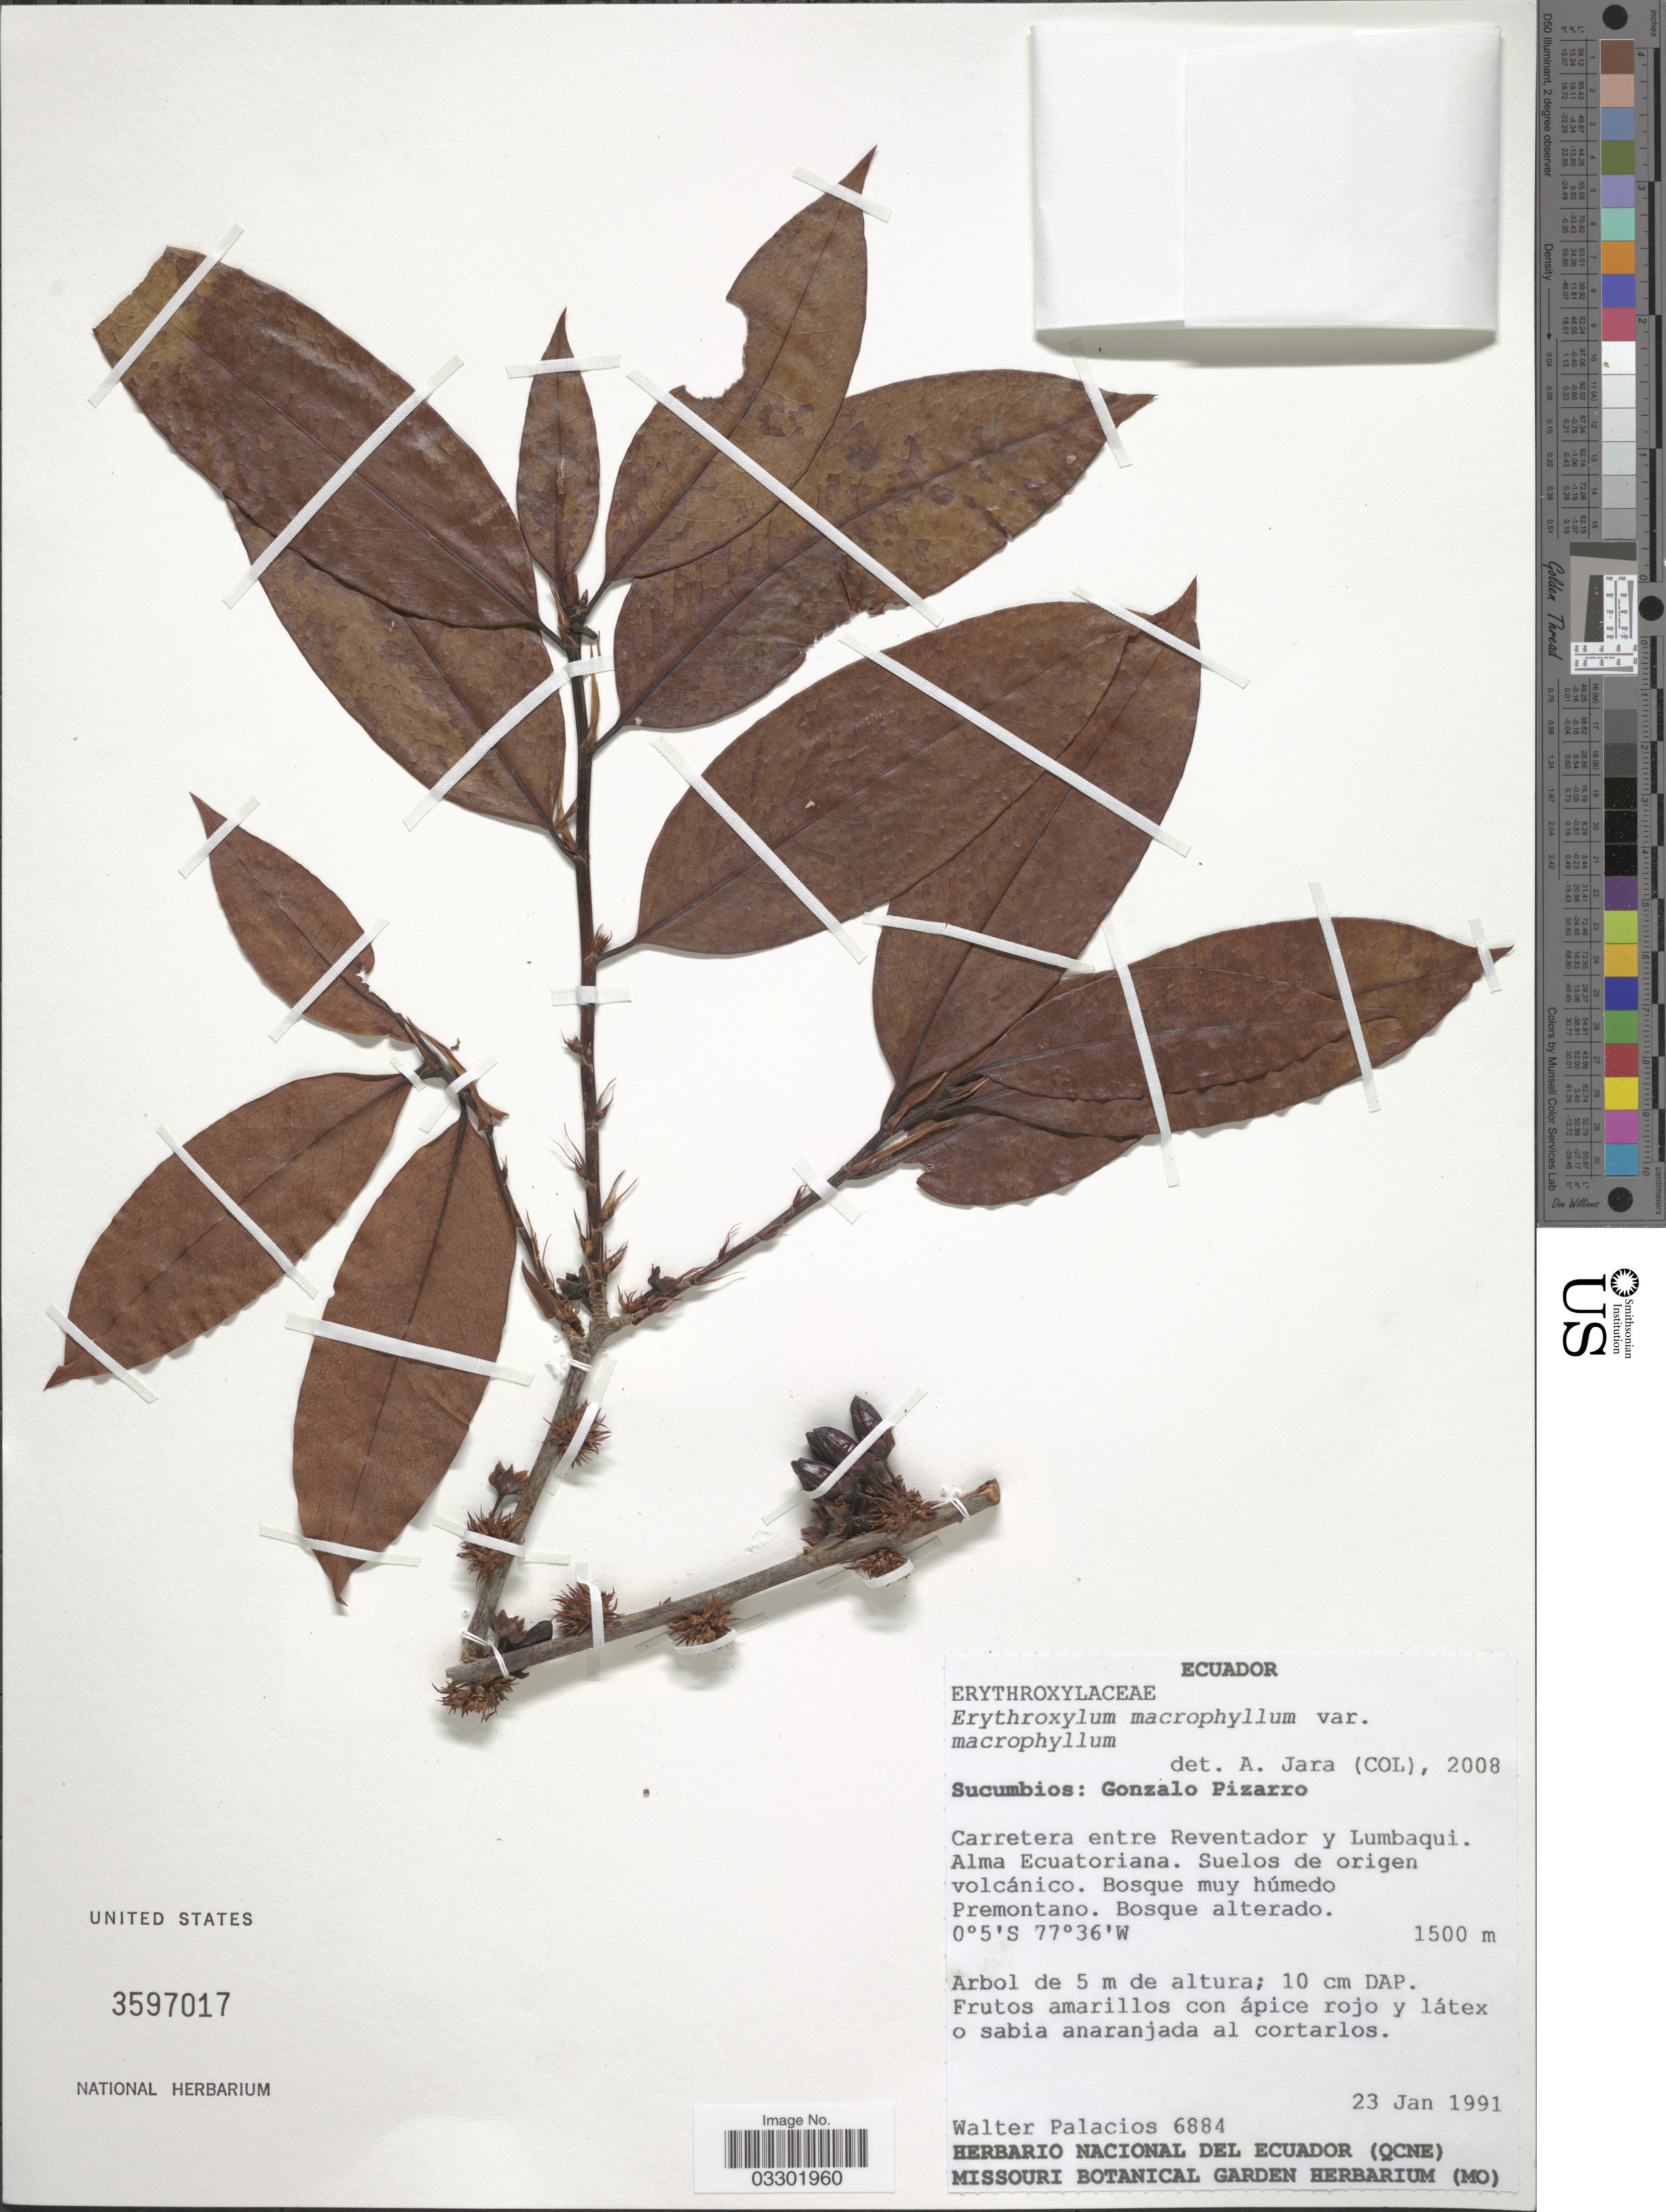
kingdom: Plantae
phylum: Tracheophyta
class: Magnoliopsida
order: Malpighiales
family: Erythroxylaceae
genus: Erythroxylum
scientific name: Erythroxylum macrophyllum var. macrophyllum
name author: Cav.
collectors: W. Palacios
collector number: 6884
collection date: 1991-01-23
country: Ecuador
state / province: Sucumbíos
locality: Gonzalo Pizarro. Carretera entre Reventador y Lumbaqui. Alma Ecuatoriana.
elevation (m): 1500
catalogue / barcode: US 3597017